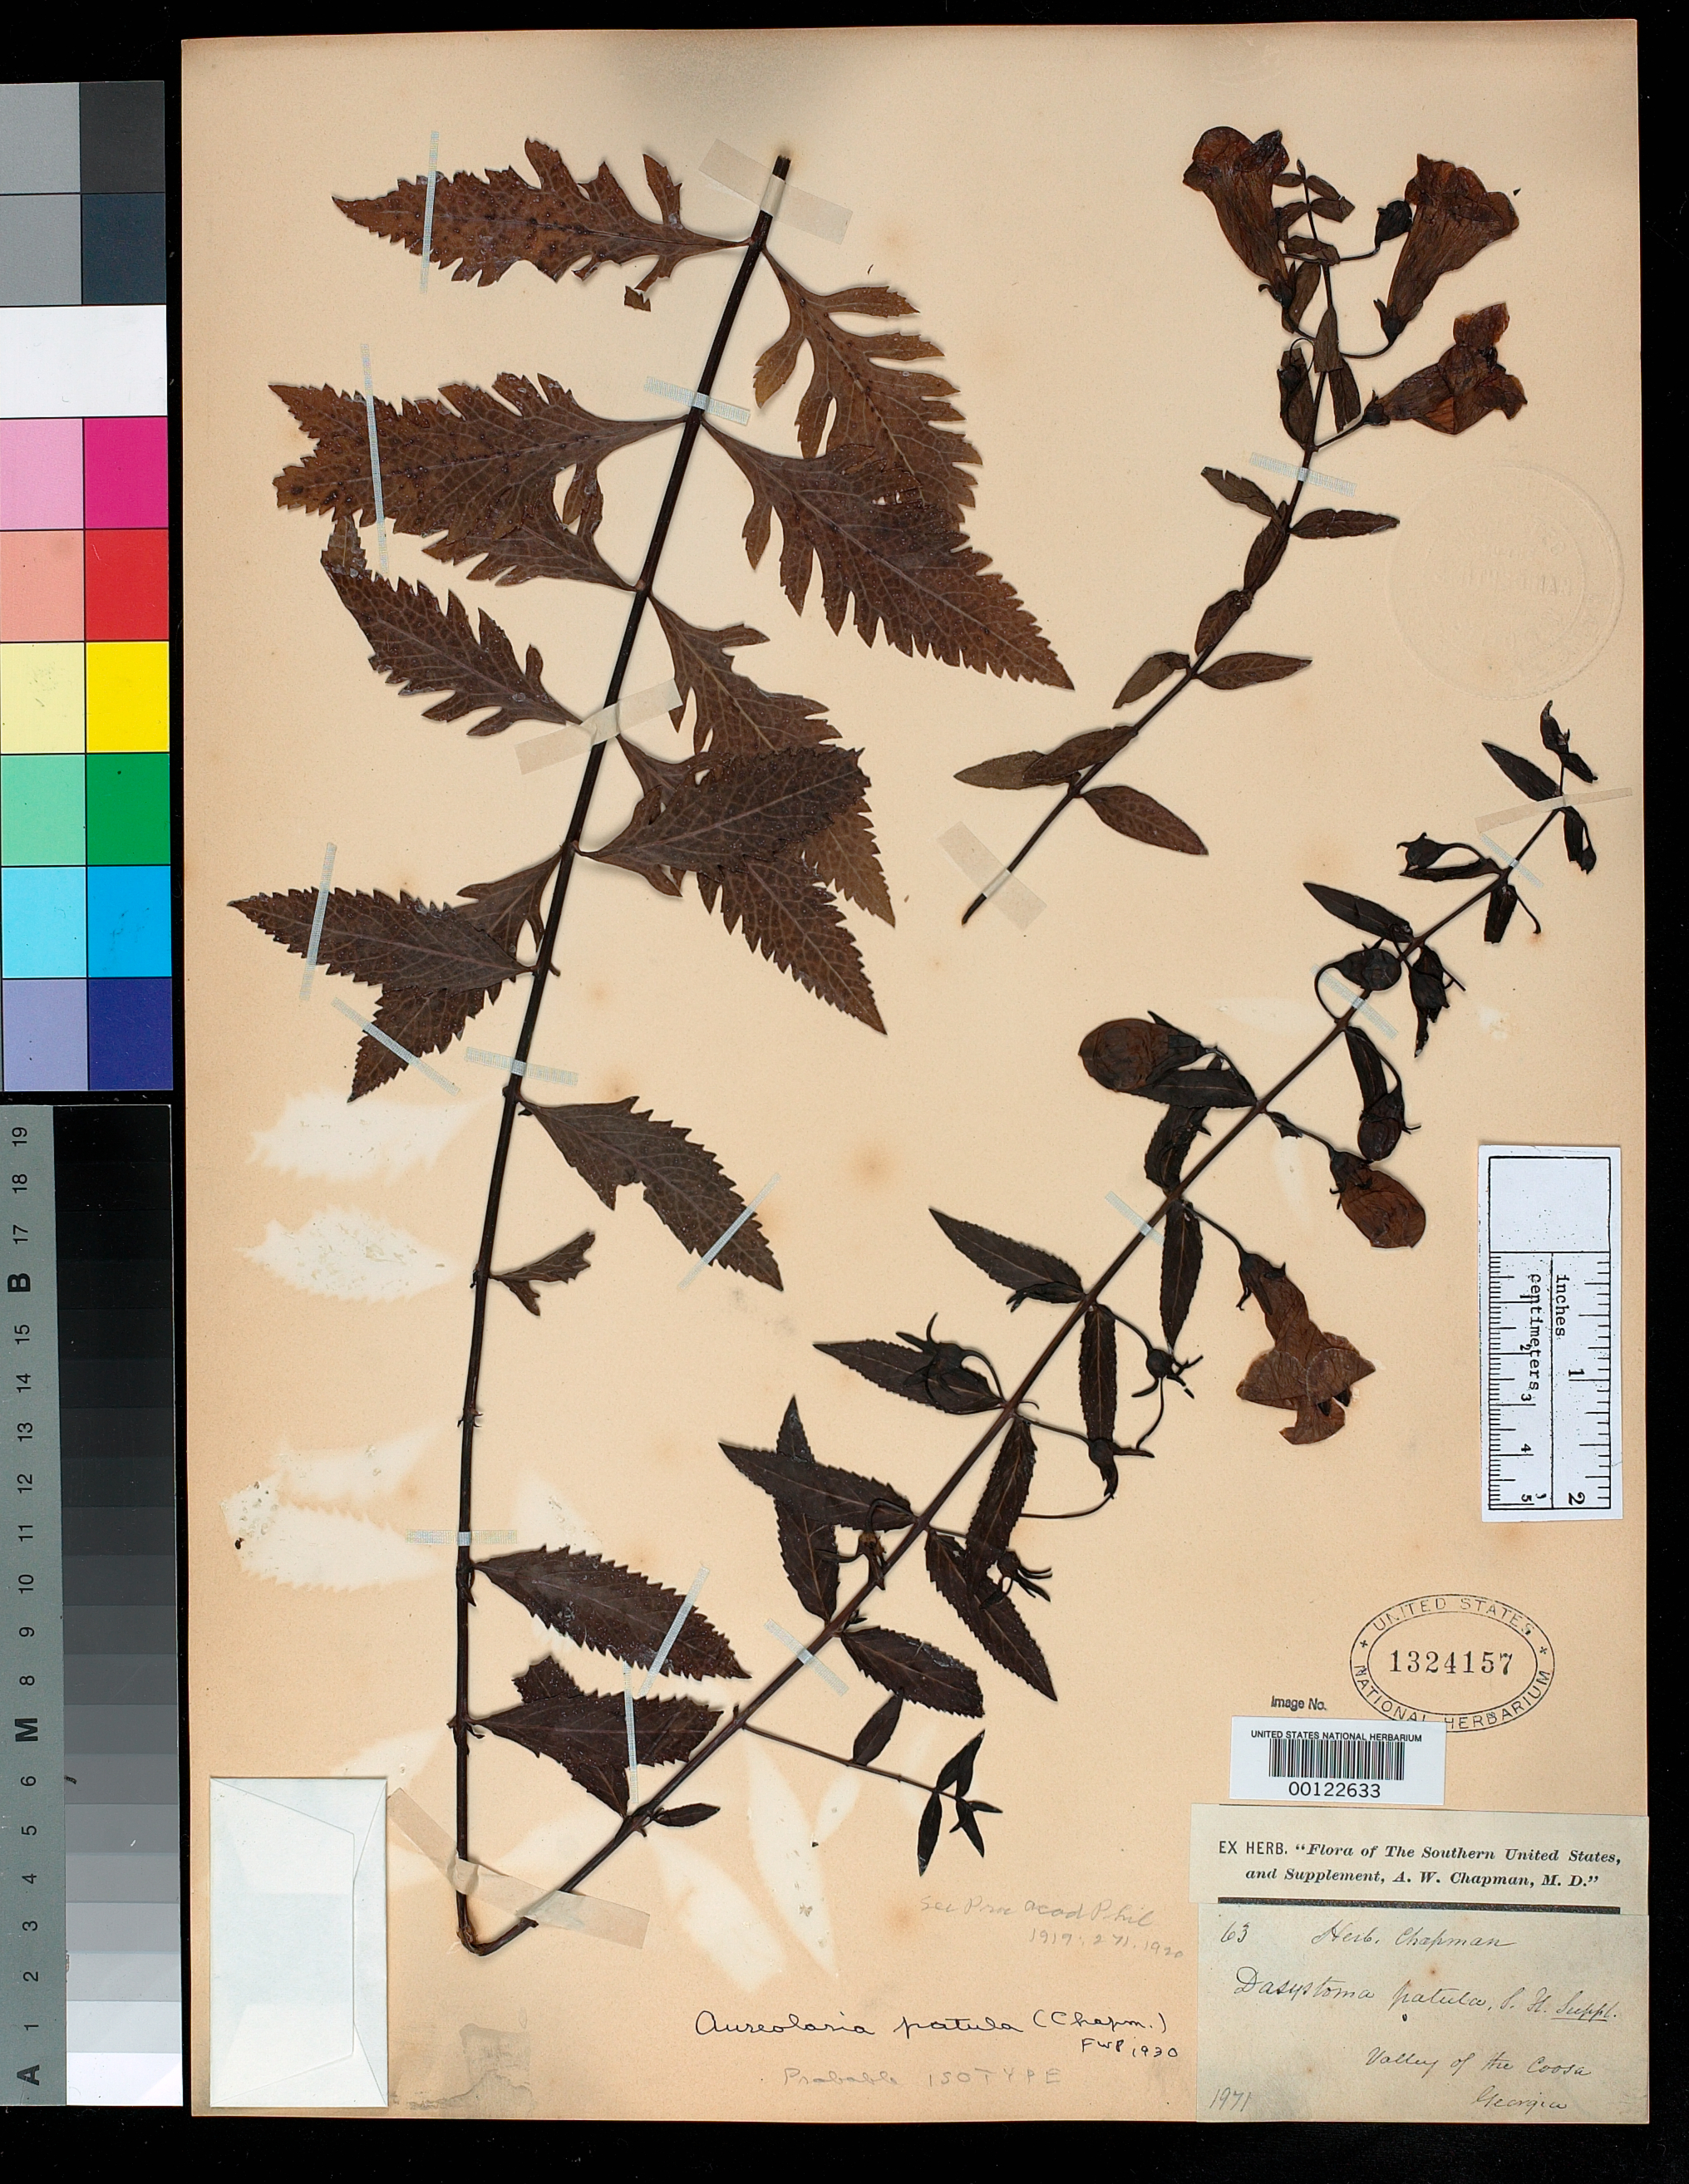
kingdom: Plantae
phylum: Tracheophyta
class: Magnoliopsida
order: Lamiales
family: Orobanchaceae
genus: Dasistoma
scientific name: Dasistoma patula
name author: Chapm.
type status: Syntype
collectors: A. W. Chapman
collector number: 63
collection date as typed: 1871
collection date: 1871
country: United States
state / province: Georgia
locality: Valley of the Coosa.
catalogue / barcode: US 1324157